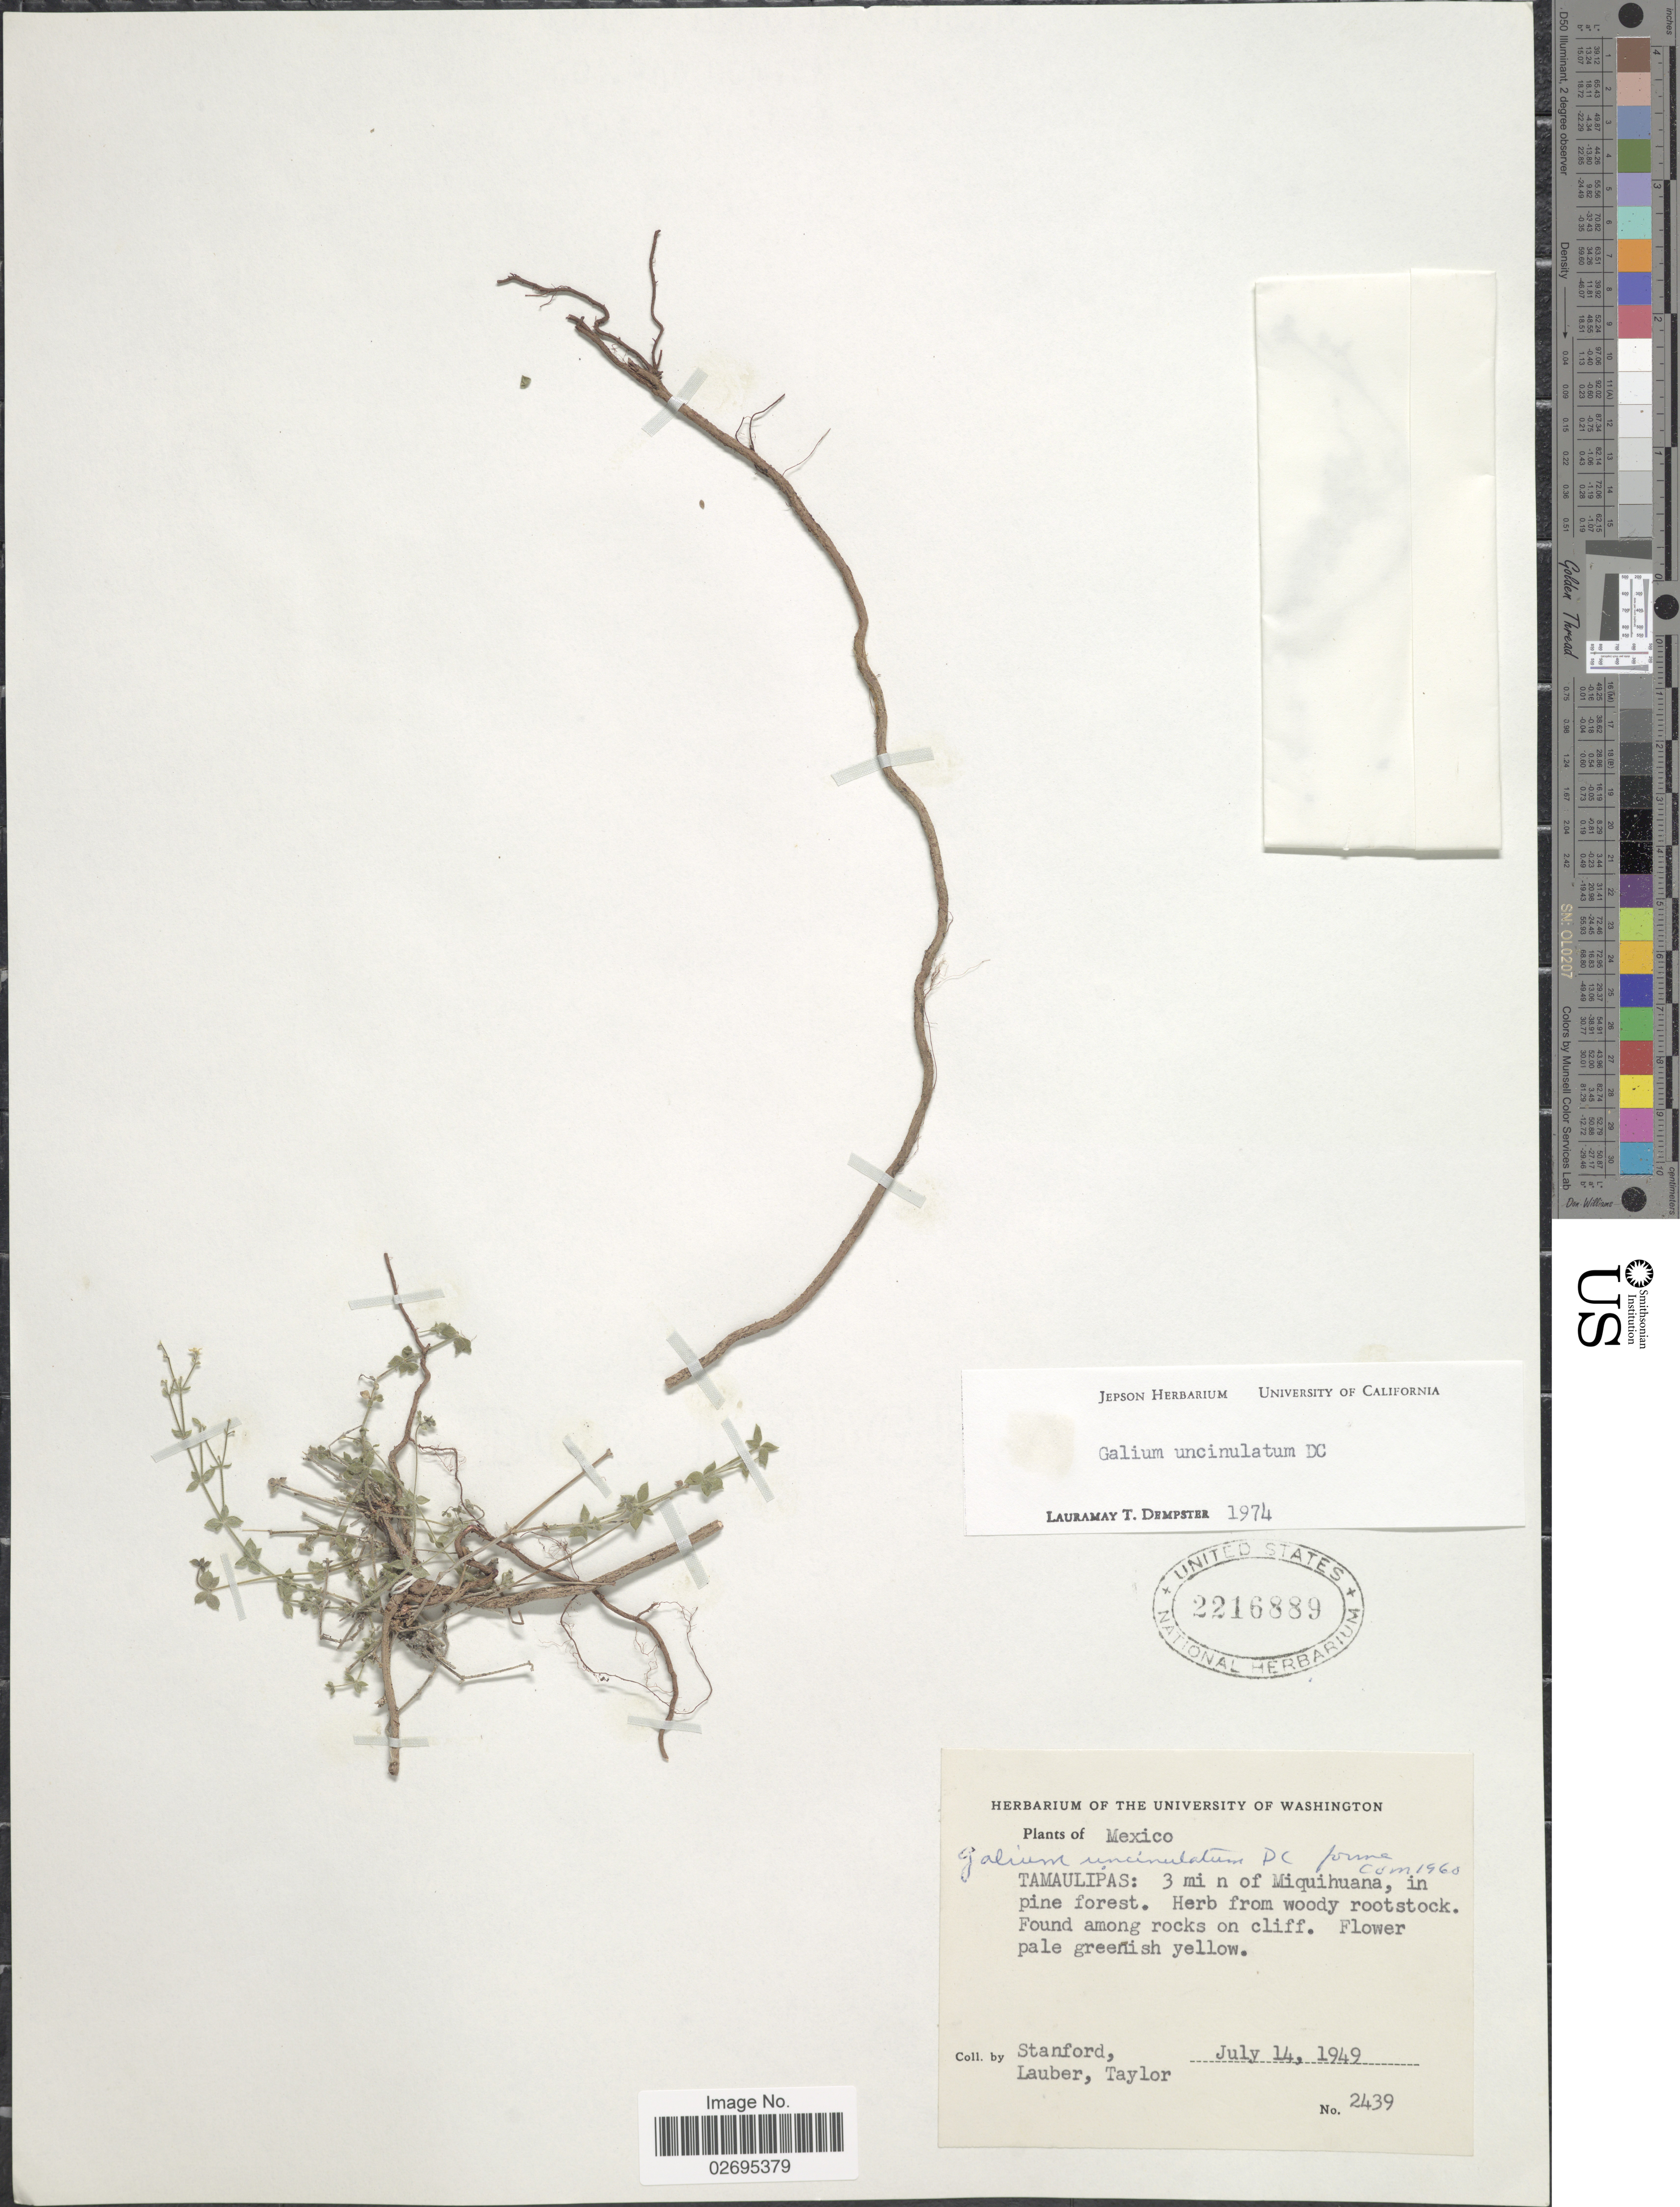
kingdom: Plantae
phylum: Tracheophyta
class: Magnoliopsida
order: Gentianales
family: Rubiaceae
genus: Galium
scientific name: Galium uncinulatum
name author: DC.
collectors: -. Stanford, Lauber, -- & -- Taylor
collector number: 2439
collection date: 1949-07-14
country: Mexico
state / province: Tamaulipas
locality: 3 mi n of Miquihuana, in pine forest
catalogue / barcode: US 2216889